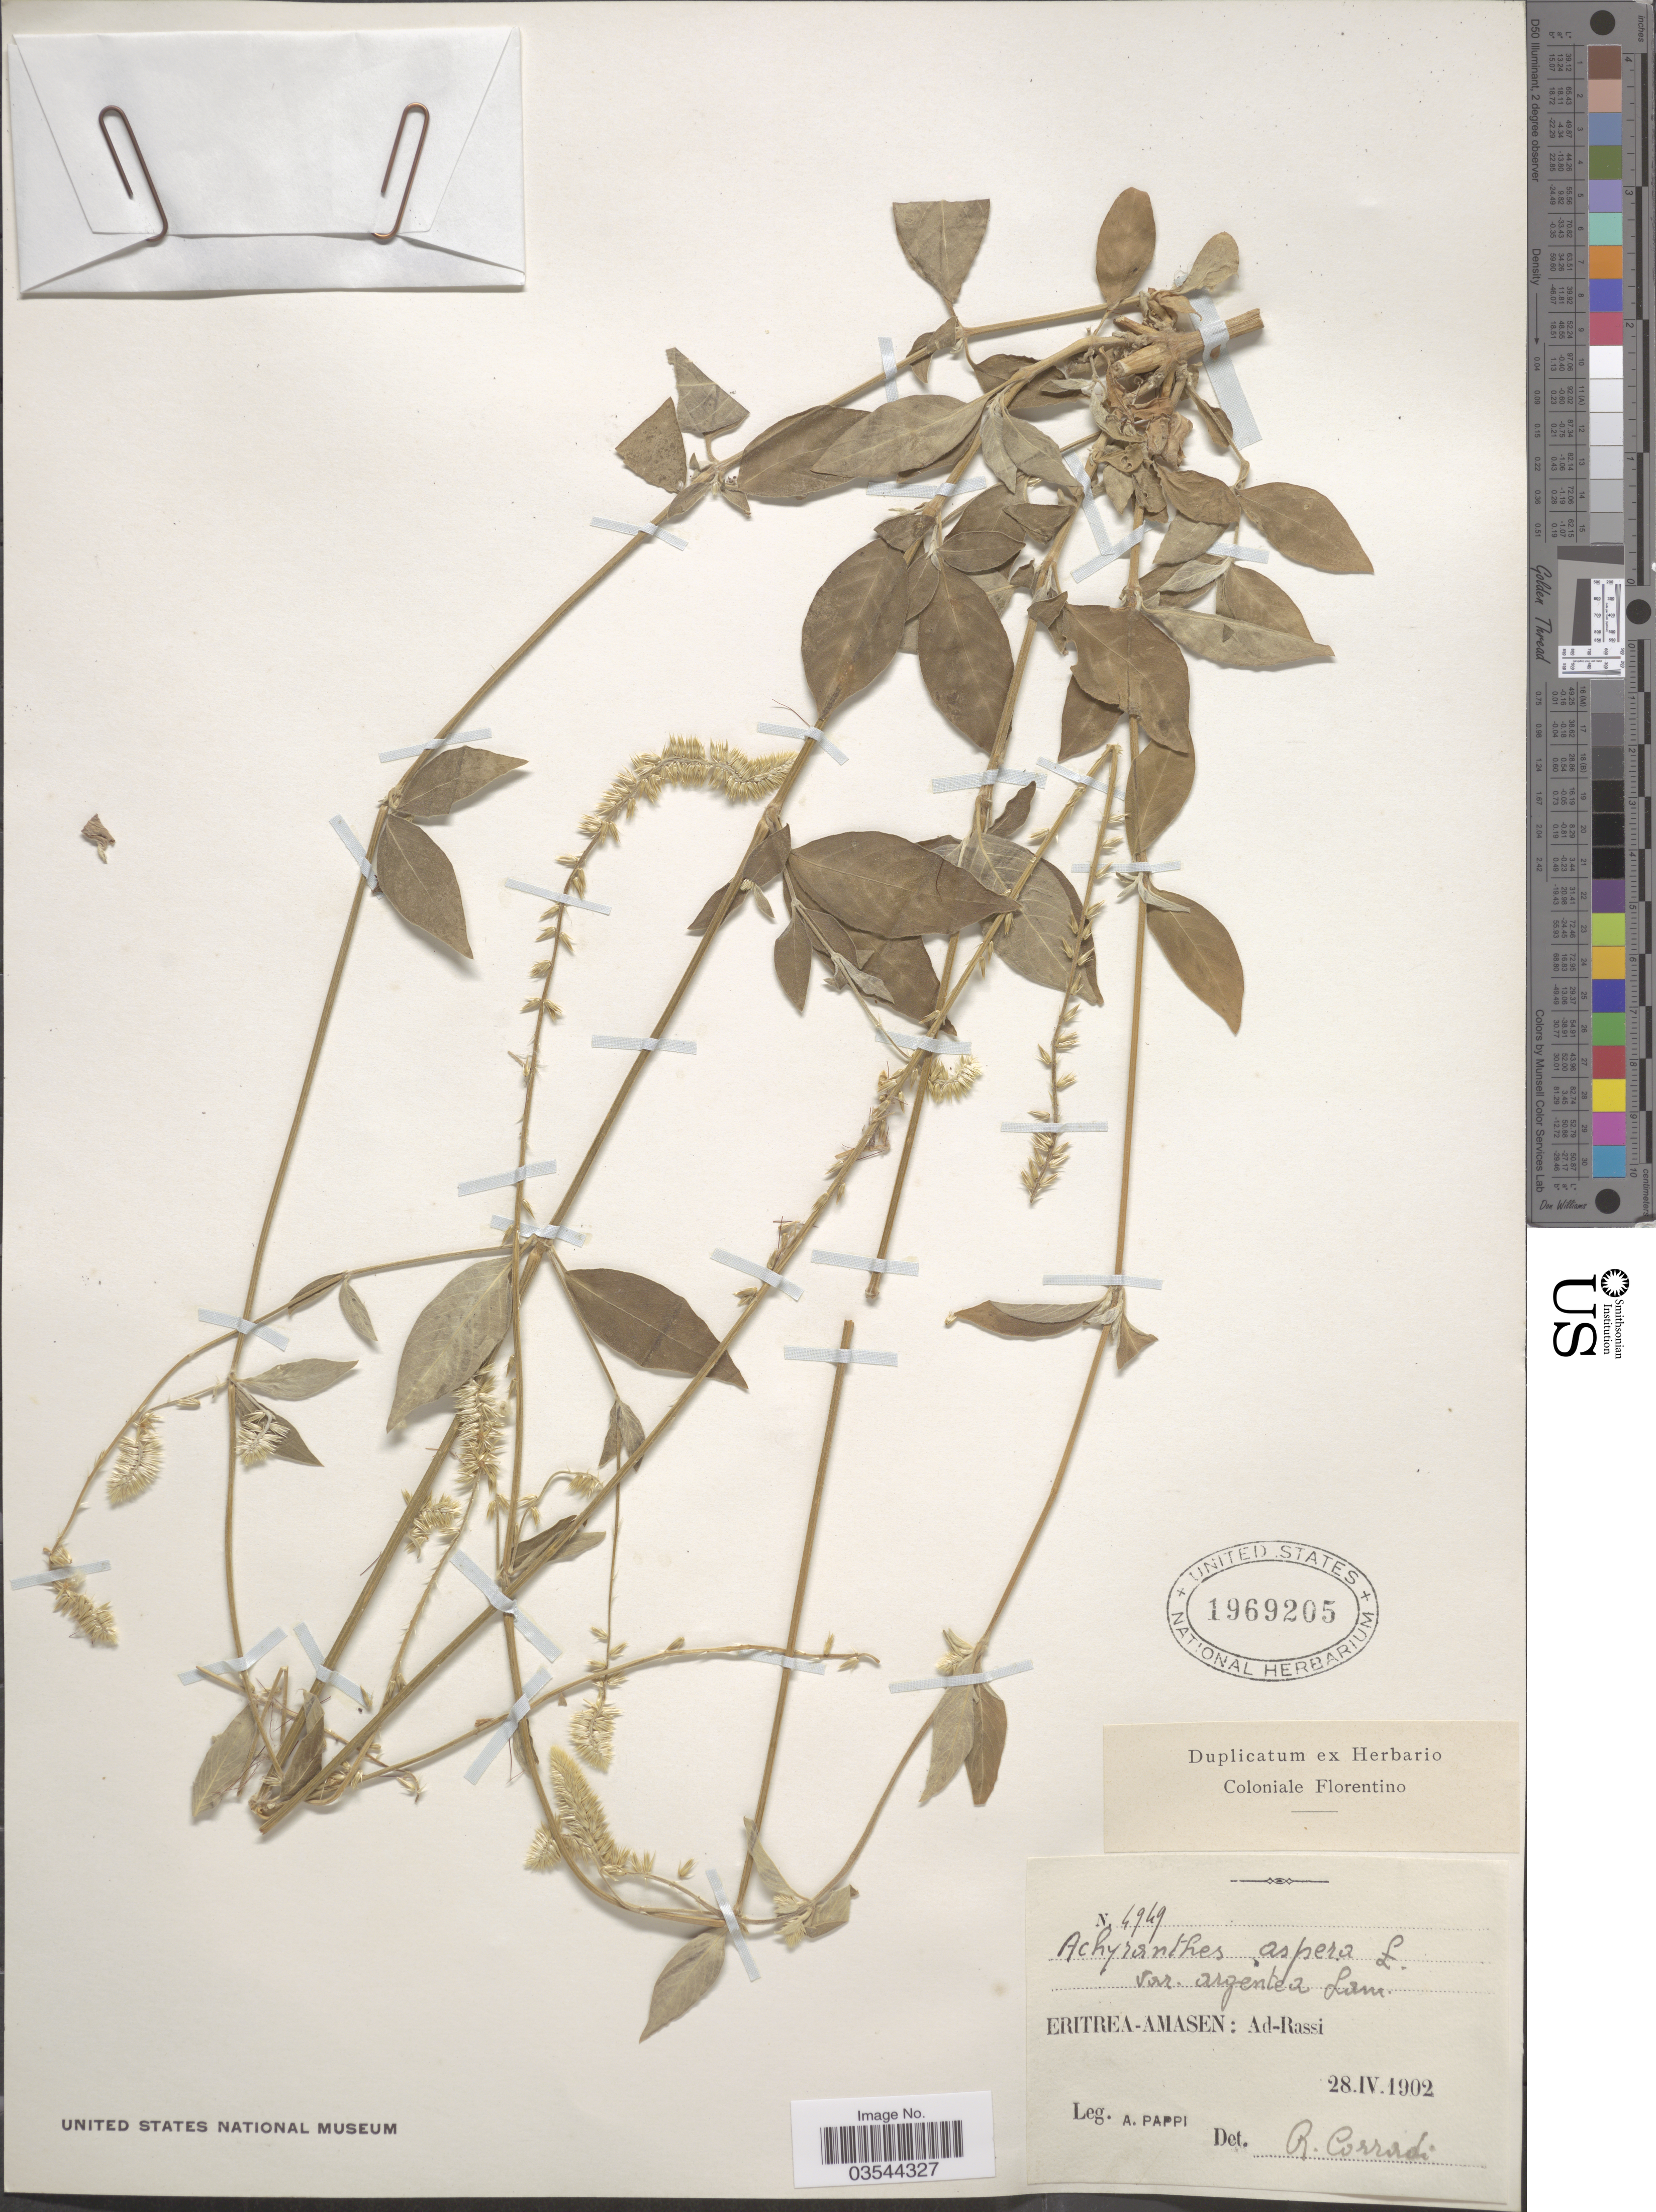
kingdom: Plantae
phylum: Tracheophyta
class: Magnoliopsida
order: Caryophyllales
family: Amaranthaceae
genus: Achyranthes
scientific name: Achyranthes aspera var. sicula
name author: L.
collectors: A. Pappi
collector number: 4949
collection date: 1902-04-28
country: Eritrea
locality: Eritrea-Amasen: Ad-Rassi.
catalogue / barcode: US 1969205